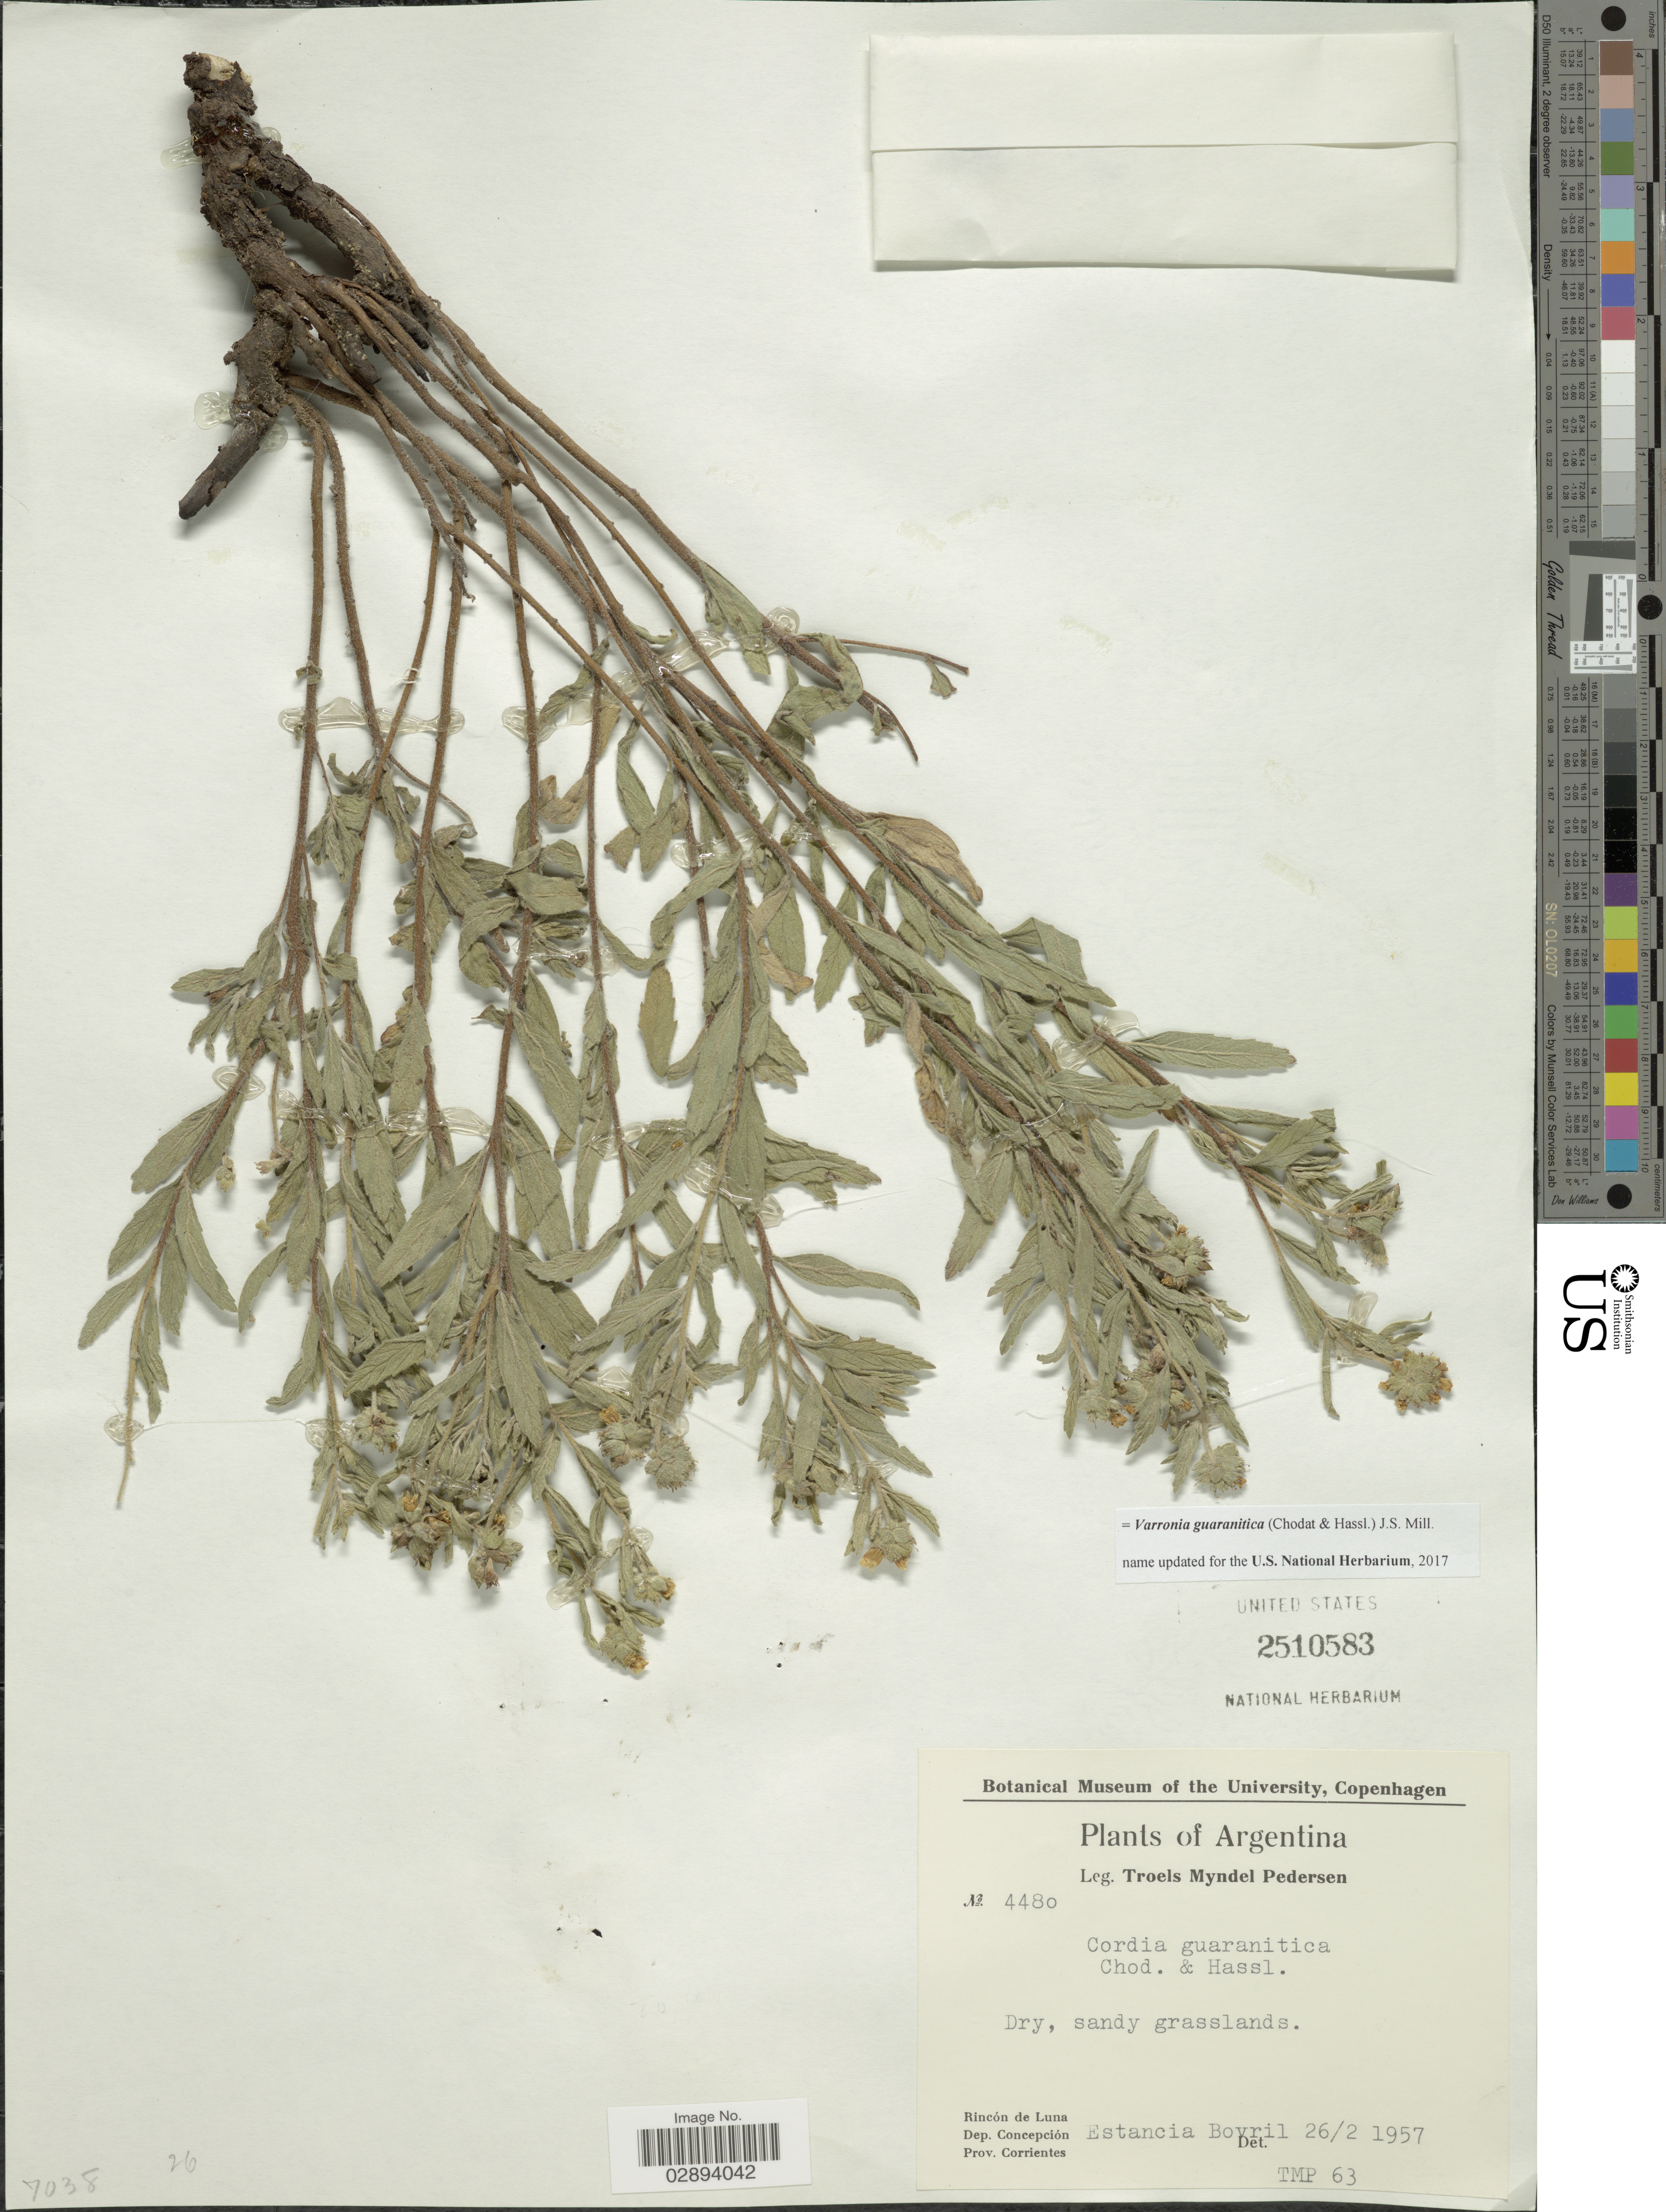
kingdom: Plantae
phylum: Tracheophyta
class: Magnoliopsida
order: Boraginales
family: Cordiaceae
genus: Varronia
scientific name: Varronia guaranitica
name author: (Chodat & Hassl.) J.S. Mill.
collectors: T. Pederson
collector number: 4480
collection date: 1957-02-26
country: Argentina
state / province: Corrientes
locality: Rincón de Luna, Dep. Concepción, Estancia Boyril.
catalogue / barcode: US 2510583